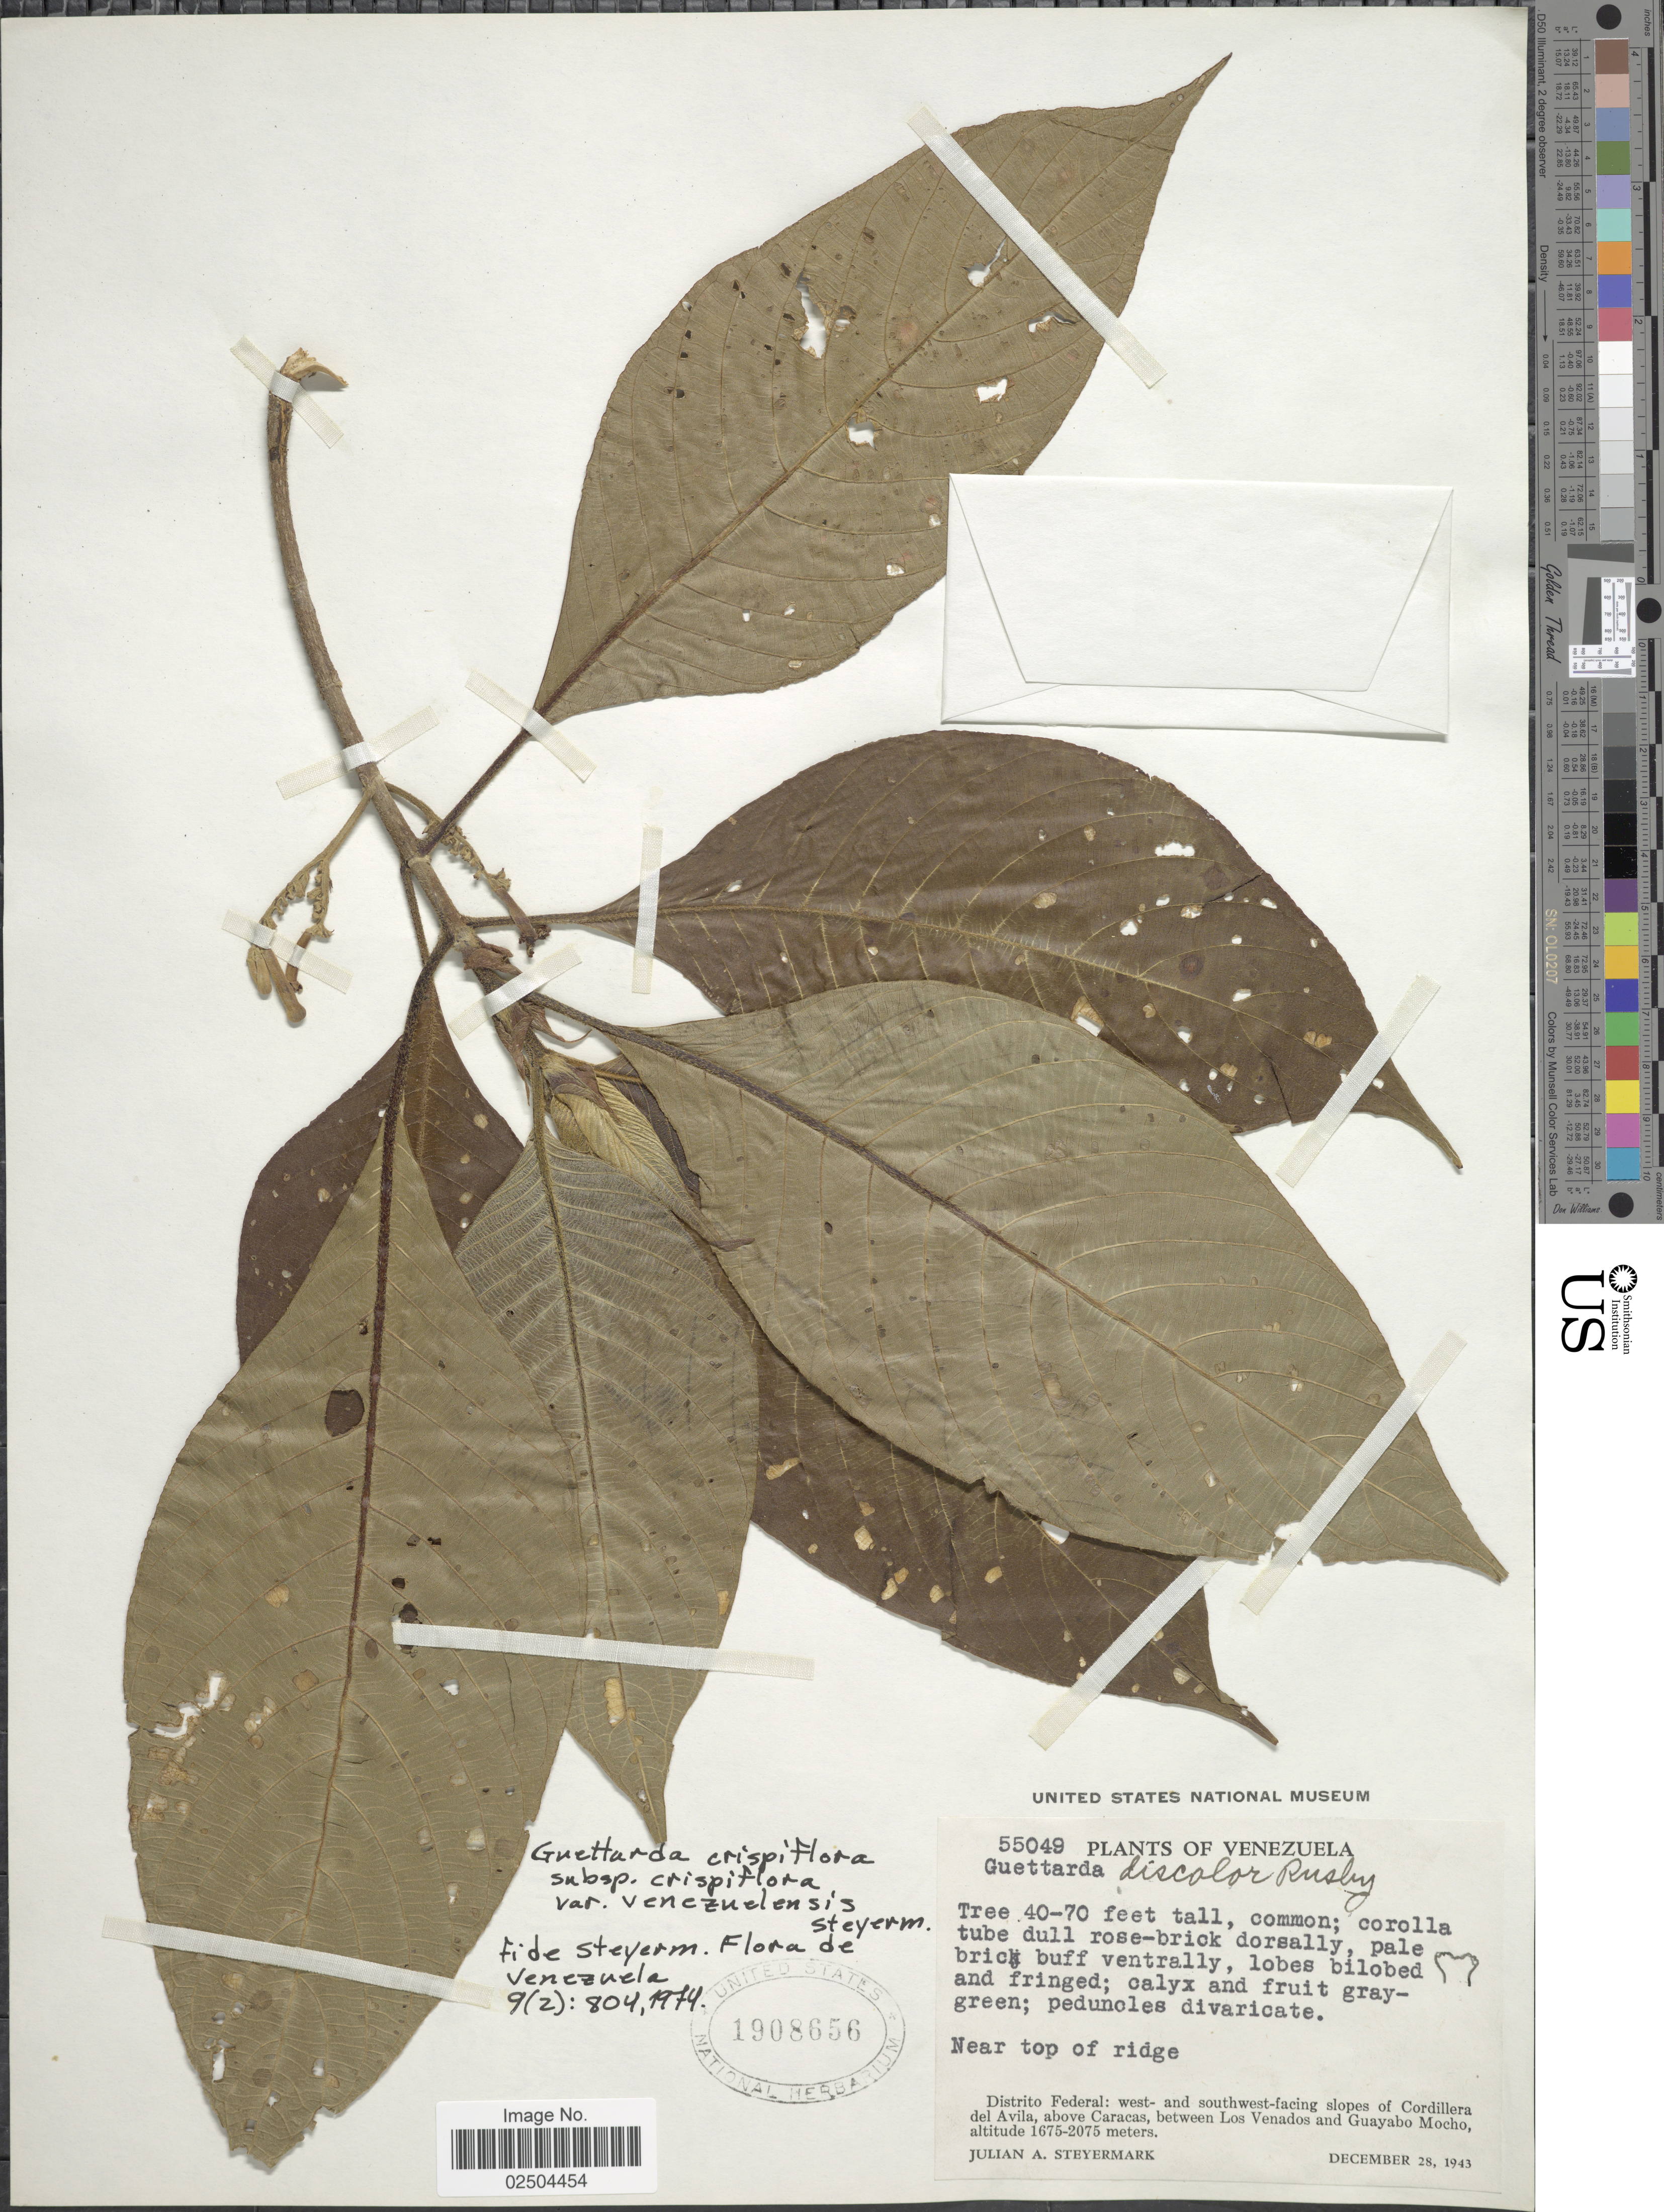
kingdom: Plantae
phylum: Tracheophyta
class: Magnoliopsida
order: Gentianales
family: Rubiaceae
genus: Guettarda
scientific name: Guettarda crispiflora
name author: Vahl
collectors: J. Steyermark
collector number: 55049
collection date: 1943-12-28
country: Venezuela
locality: Near top of ridge, Distrito Federal: west and southwest-facing slopes of Cordillera del Avila, above Caracas, between Los Venados and Guayabo Mocho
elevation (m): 1675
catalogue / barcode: US 1908656